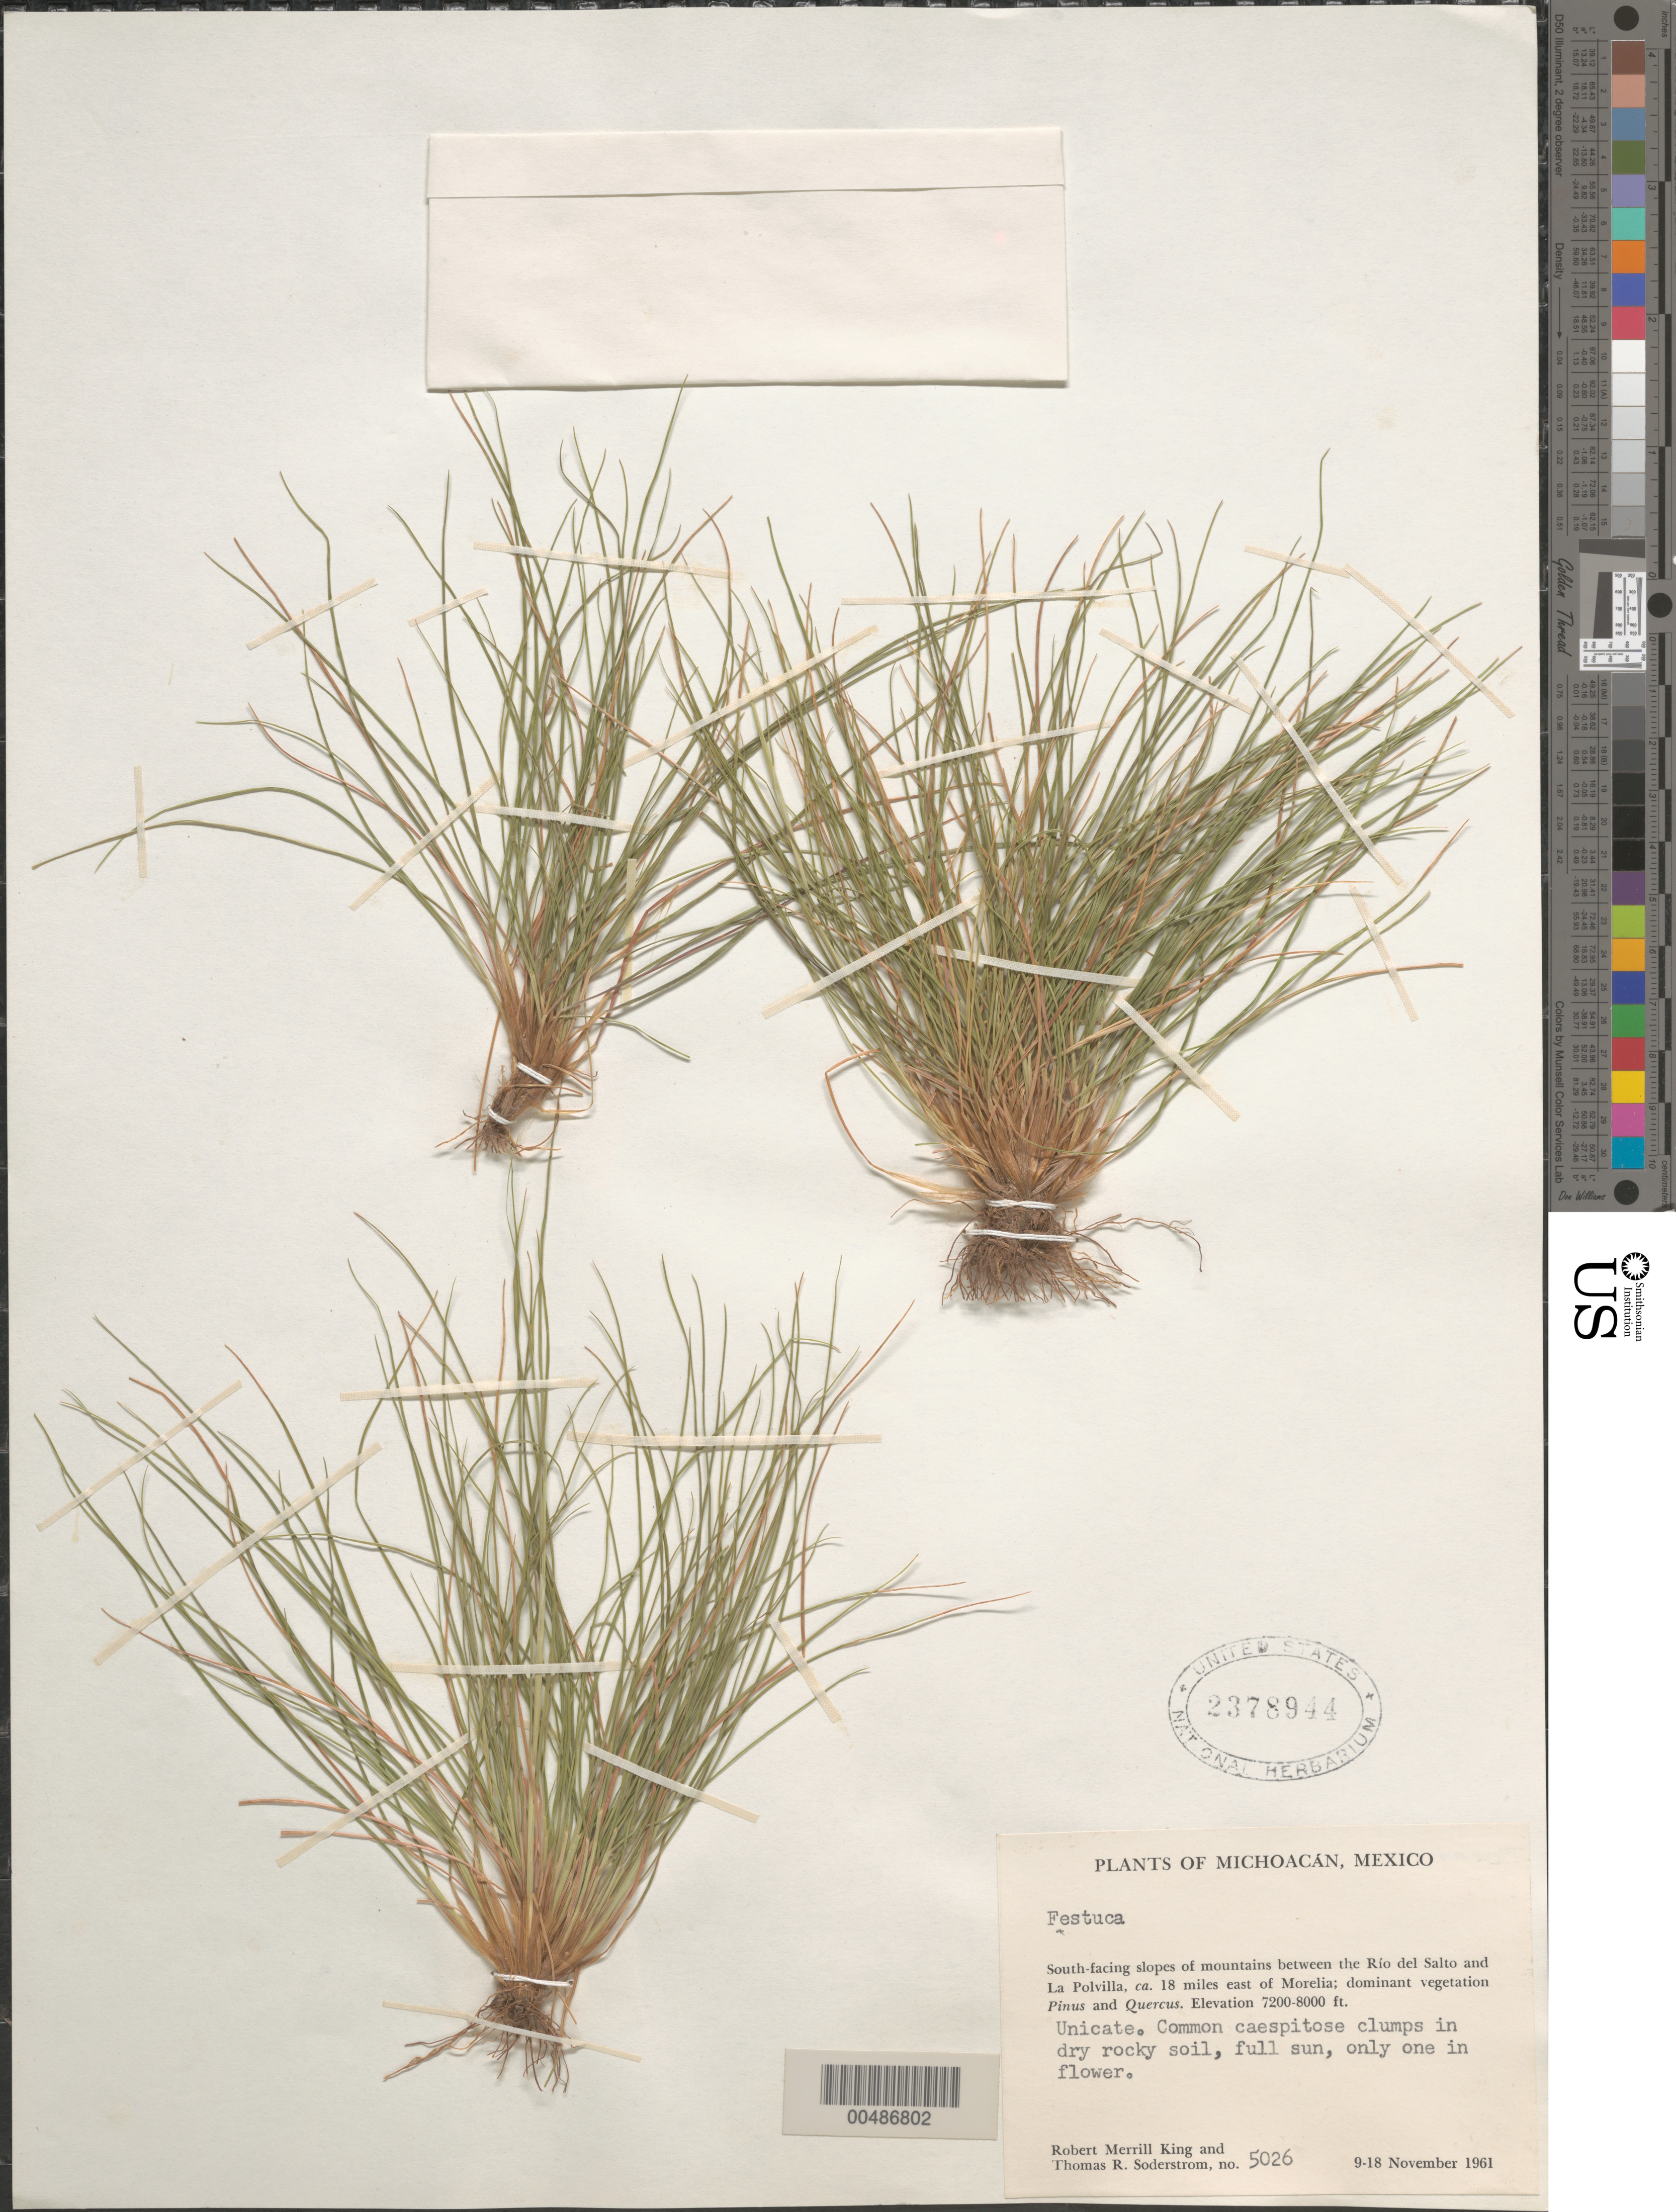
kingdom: Plantae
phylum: Tracheophyta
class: Liliopsida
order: Poales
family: Poaceae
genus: Festuca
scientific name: Festuca sp.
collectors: R. M. King & T. R. Soderstrom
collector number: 5026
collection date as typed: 9 Nov 1961 to 18 Nov 1961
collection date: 1961-11-09/1961-11-18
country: Mexico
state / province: Michoacán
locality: S-facing slopes of mts between the R¡o del Salto & La Polvilla, ca. 18 mi E of Morelia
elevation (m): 2195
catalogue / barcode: US 2378944